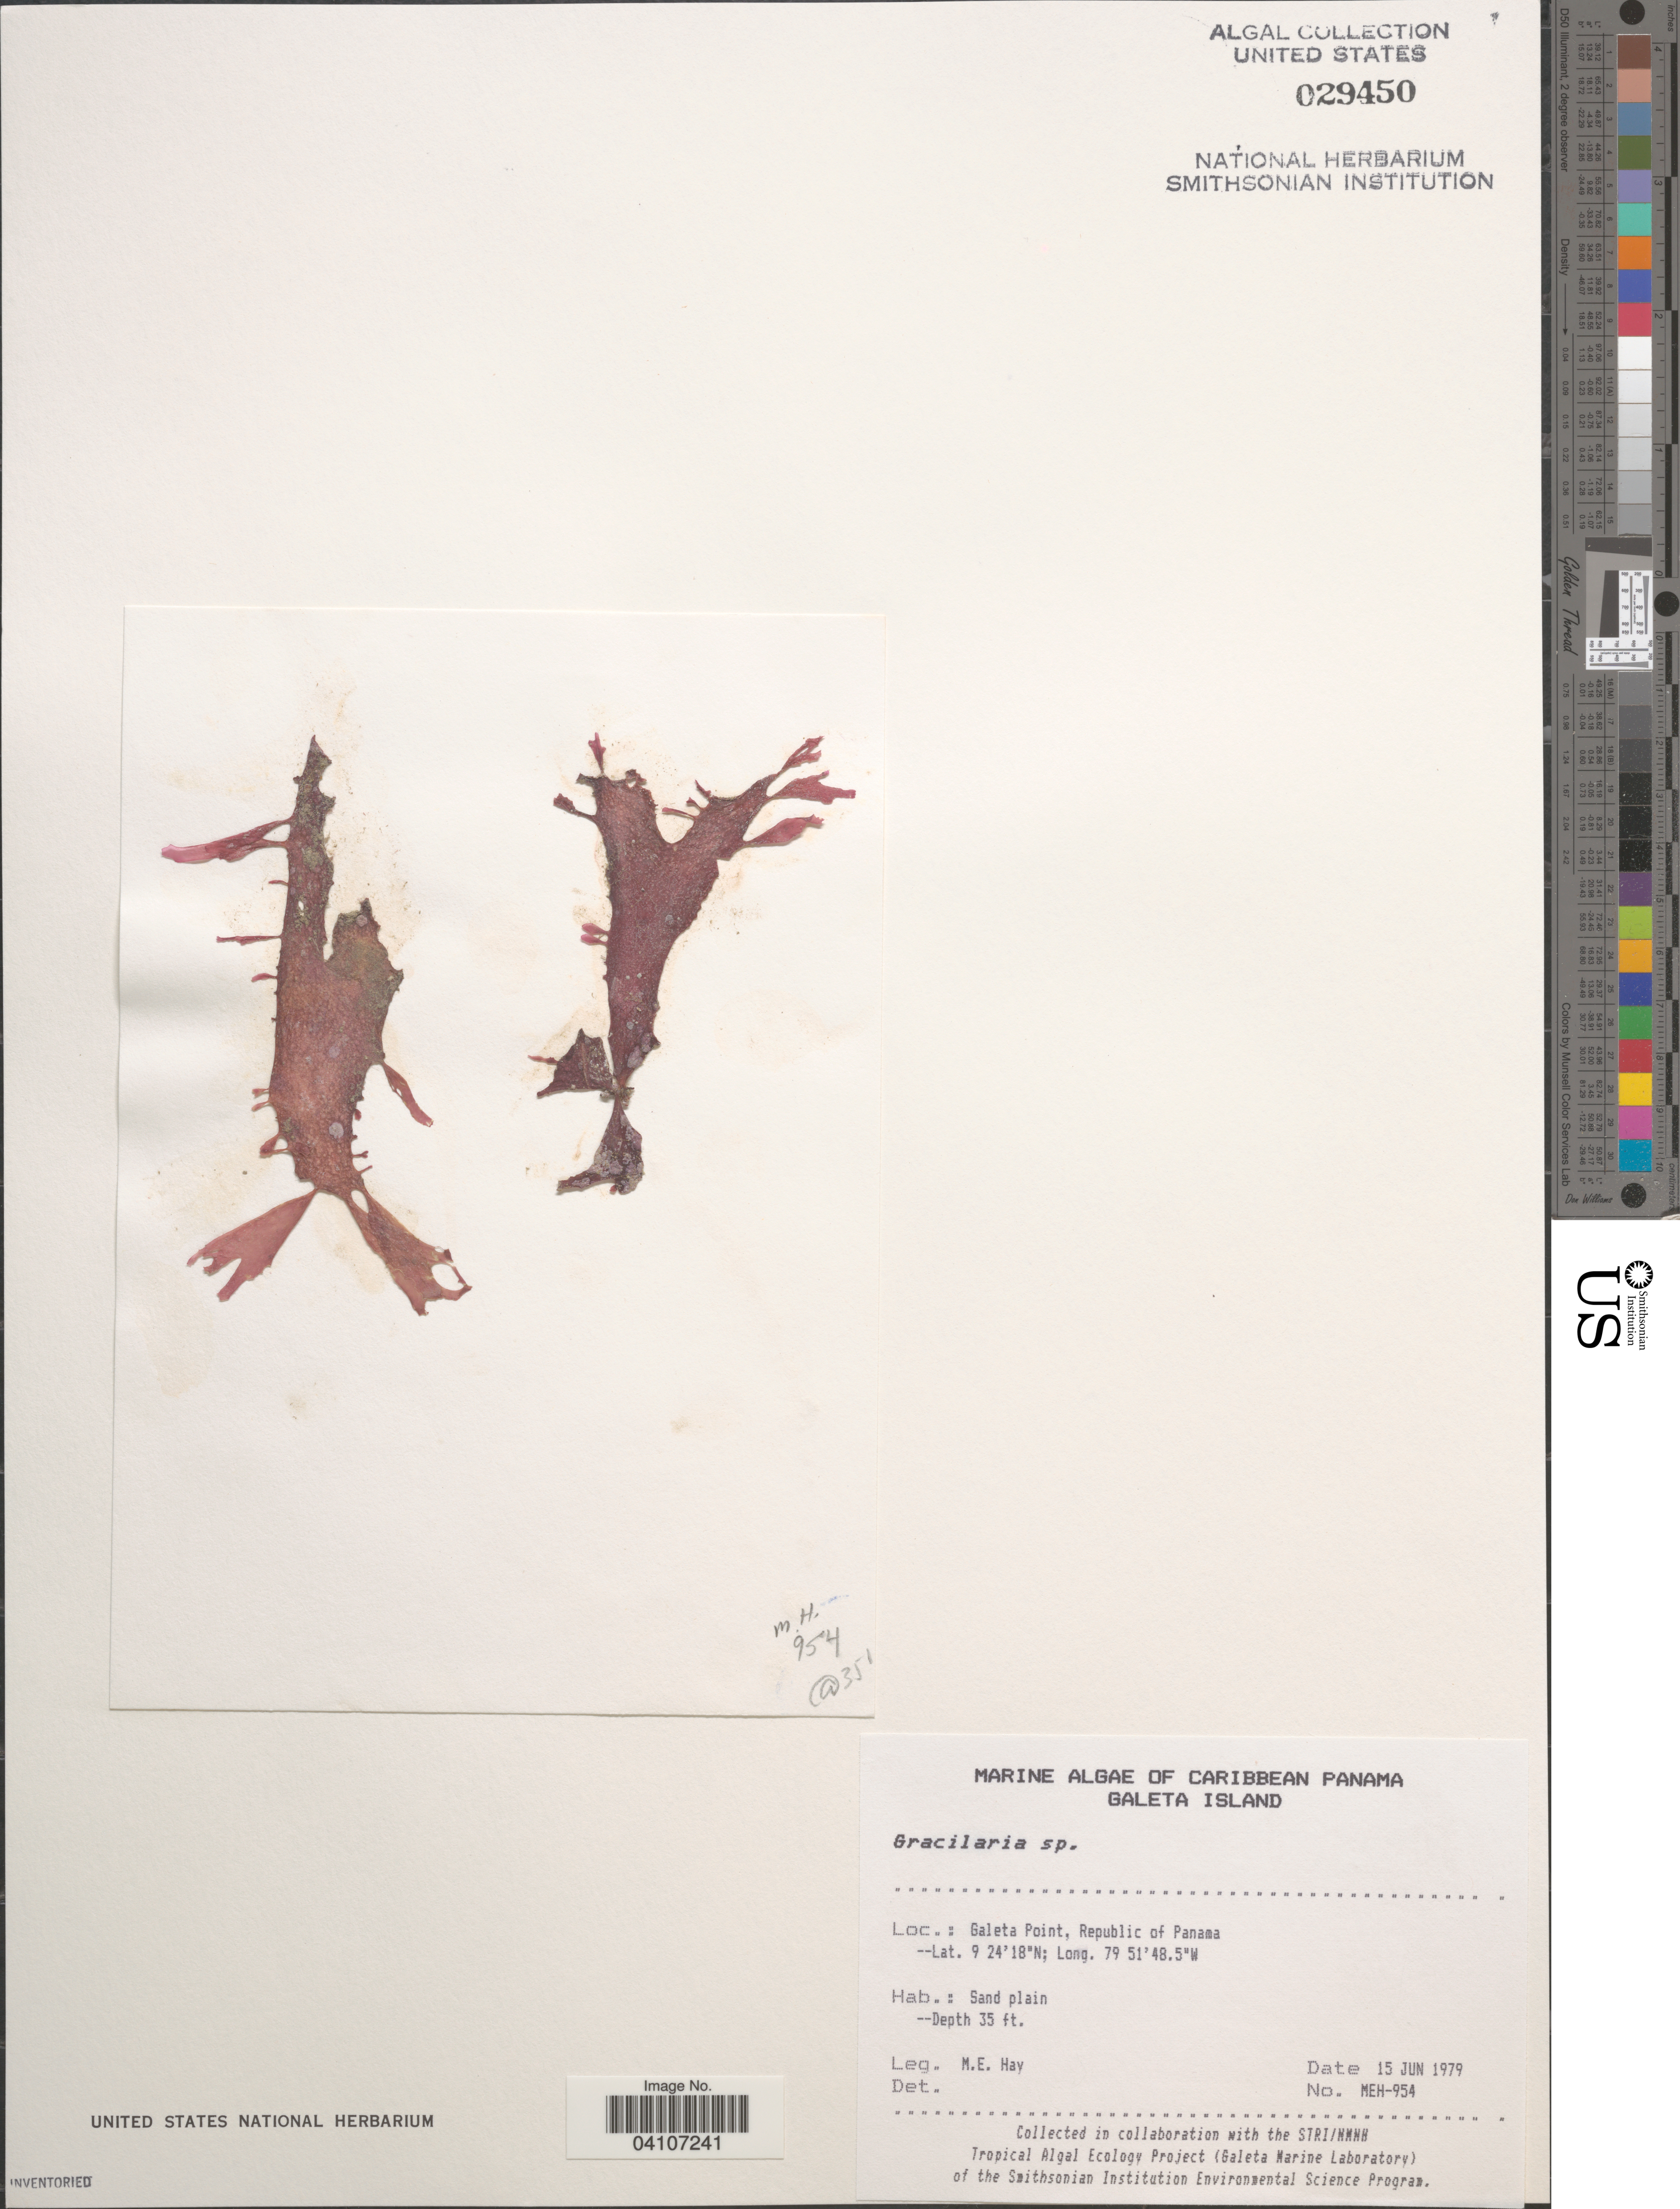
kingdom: Plantae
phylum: Rhodophyta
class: Florideophyceae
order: Gracilariales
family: Gracilariaceae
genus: Gracilaria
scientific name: Gracilaria sp.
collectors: M. E. Hay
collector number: MEH-954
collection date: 1979-06-15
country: Panama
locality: Caribbean Panama. Galeta Island. Galeta Point, Republic of Panama.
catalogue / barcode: US 29450